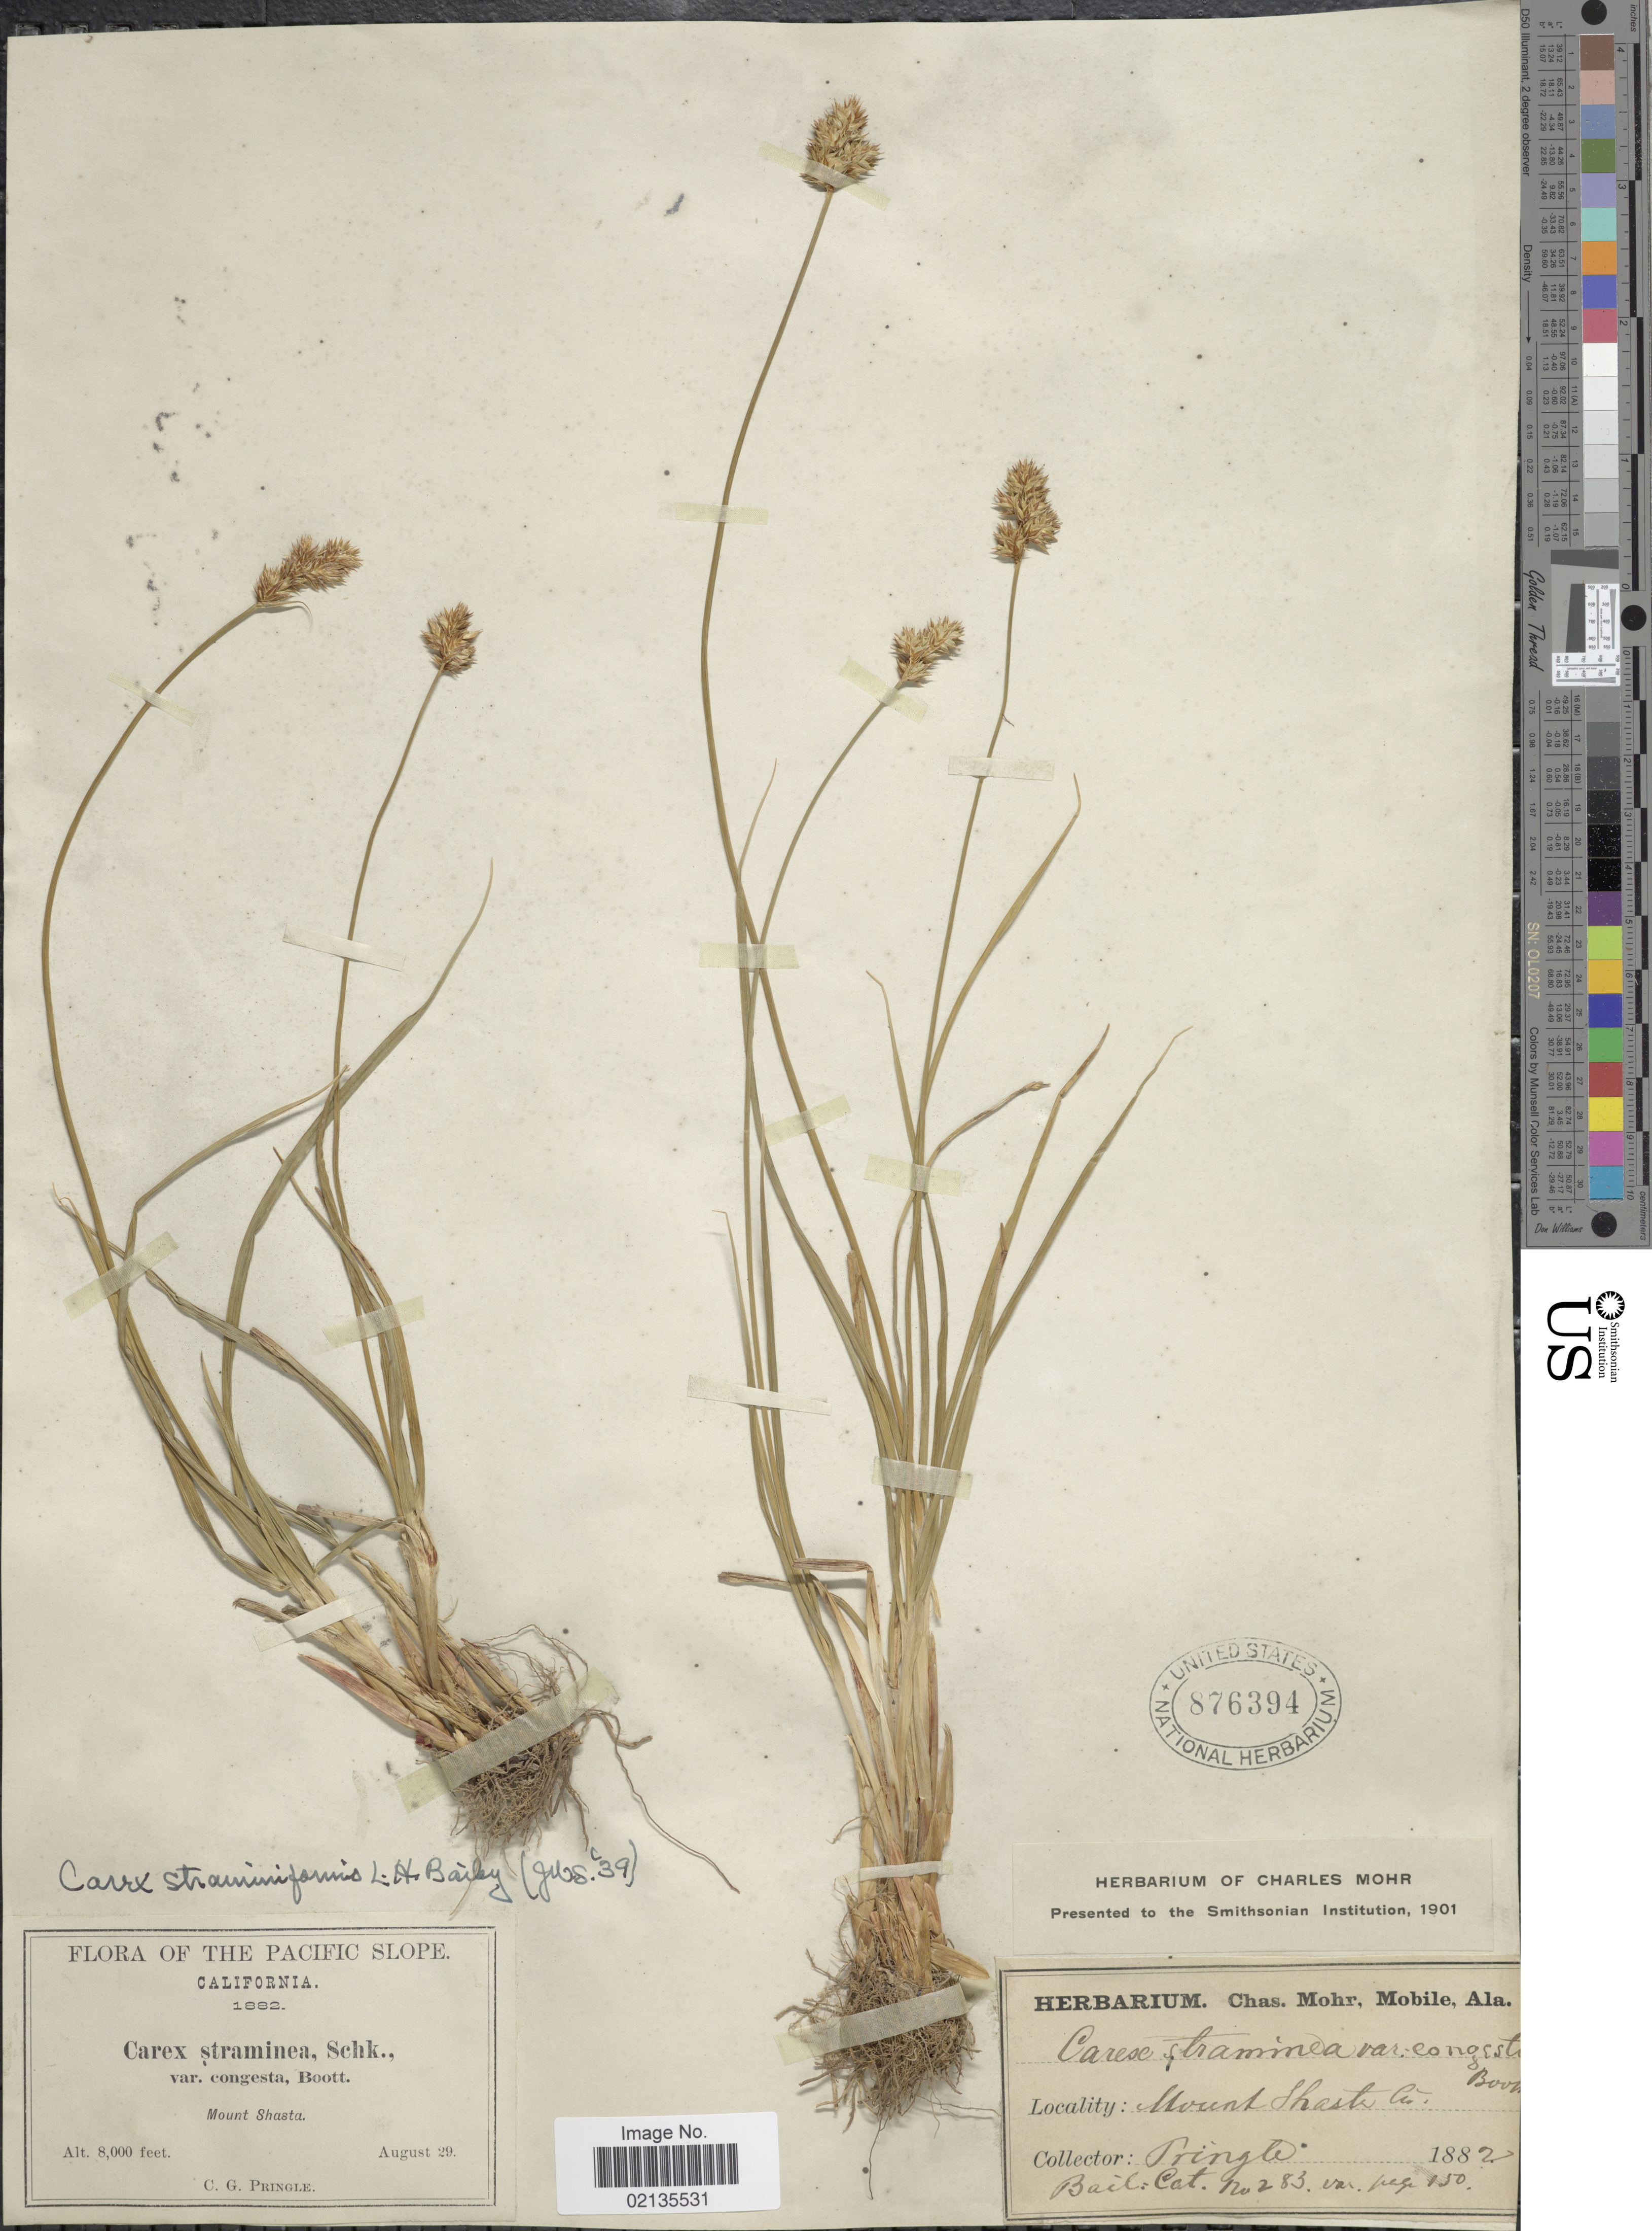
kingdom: Plantae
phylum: Tracheophyta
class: Liliopsida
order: Poales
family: Cyperaceae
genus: Carex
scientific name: Carex straminiformis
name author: L.H. Bailey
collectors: C. G. Pringle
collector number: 283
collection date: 1882-08-29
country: United States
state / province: California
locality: Pacific Slope, Mount Shasta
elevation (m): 2438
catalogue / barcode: US 876394